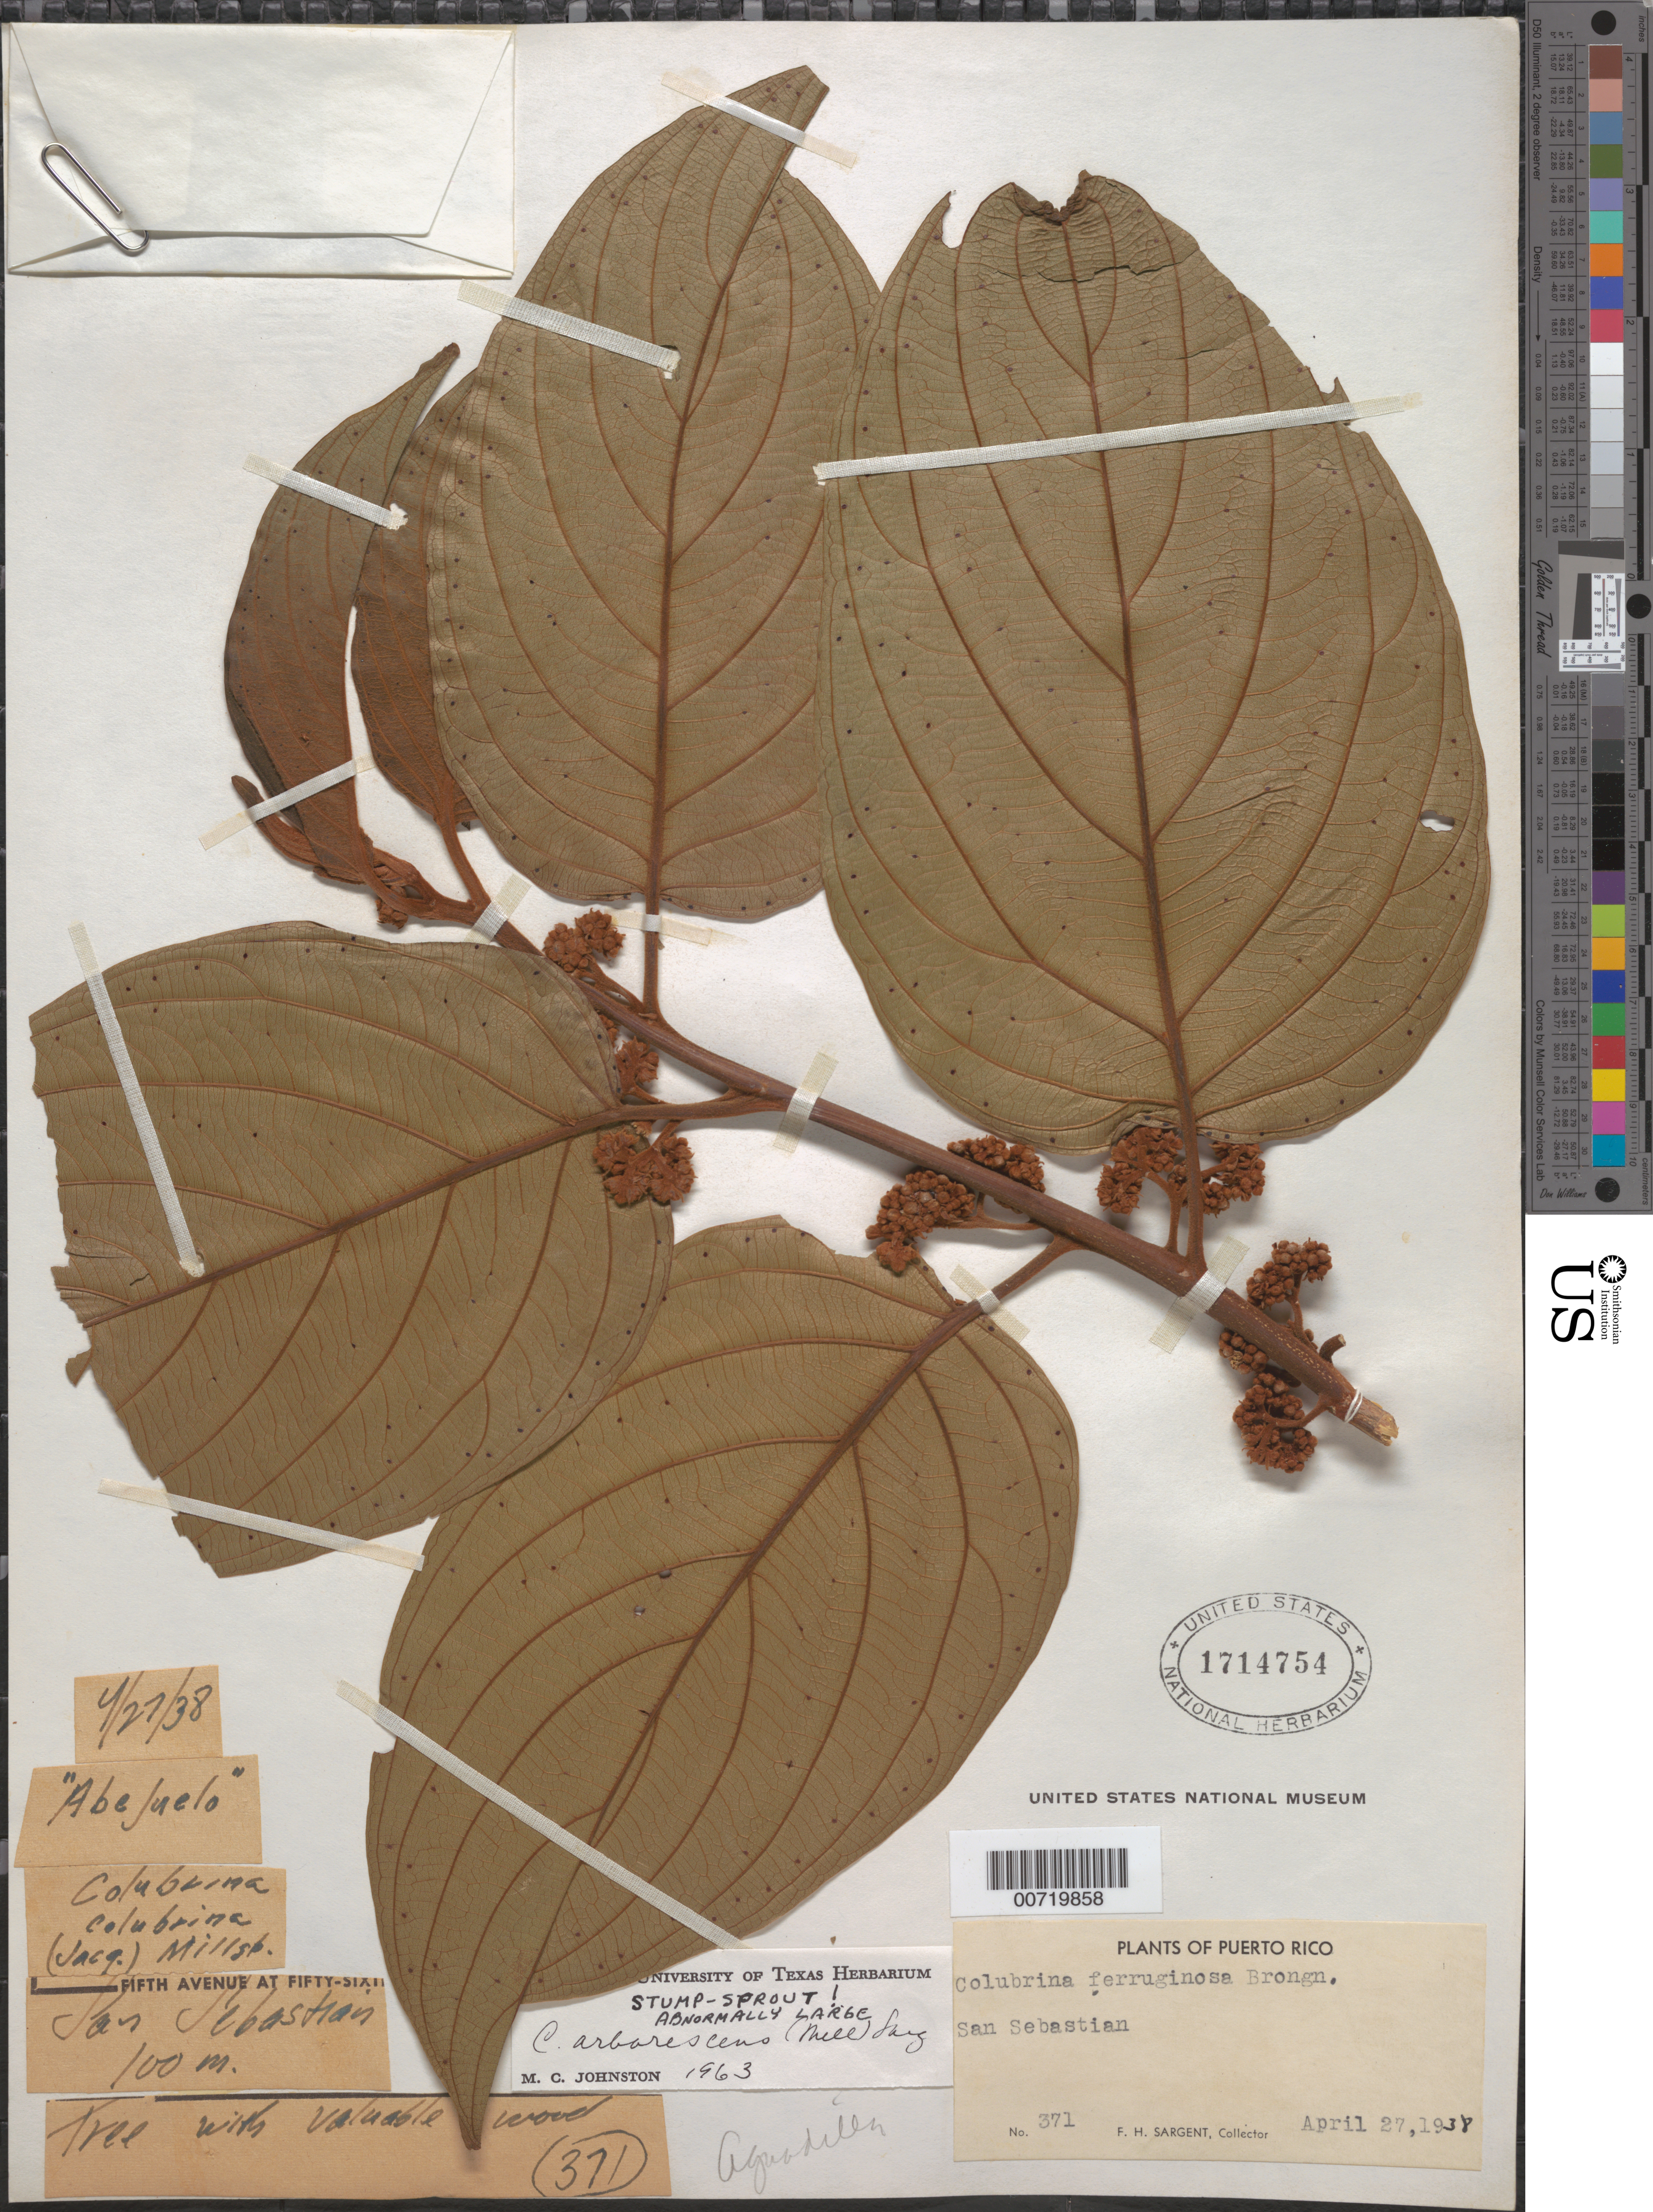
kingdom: Plantae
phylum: Tracheophyta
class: Magnoliopsida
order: Rosales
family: Rhamnaceae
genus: Colubrina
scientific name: Colubrina arborescens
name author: (Mill.) Sarg.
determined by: Johnston, Marshall C.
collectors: F. H. Sargent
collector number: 371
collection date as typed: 27 Apr 1938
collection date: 1938-04-27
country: Puerto Rico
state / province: San Sebastián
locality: San Sebastian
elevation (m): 100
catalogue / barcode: US 1714754